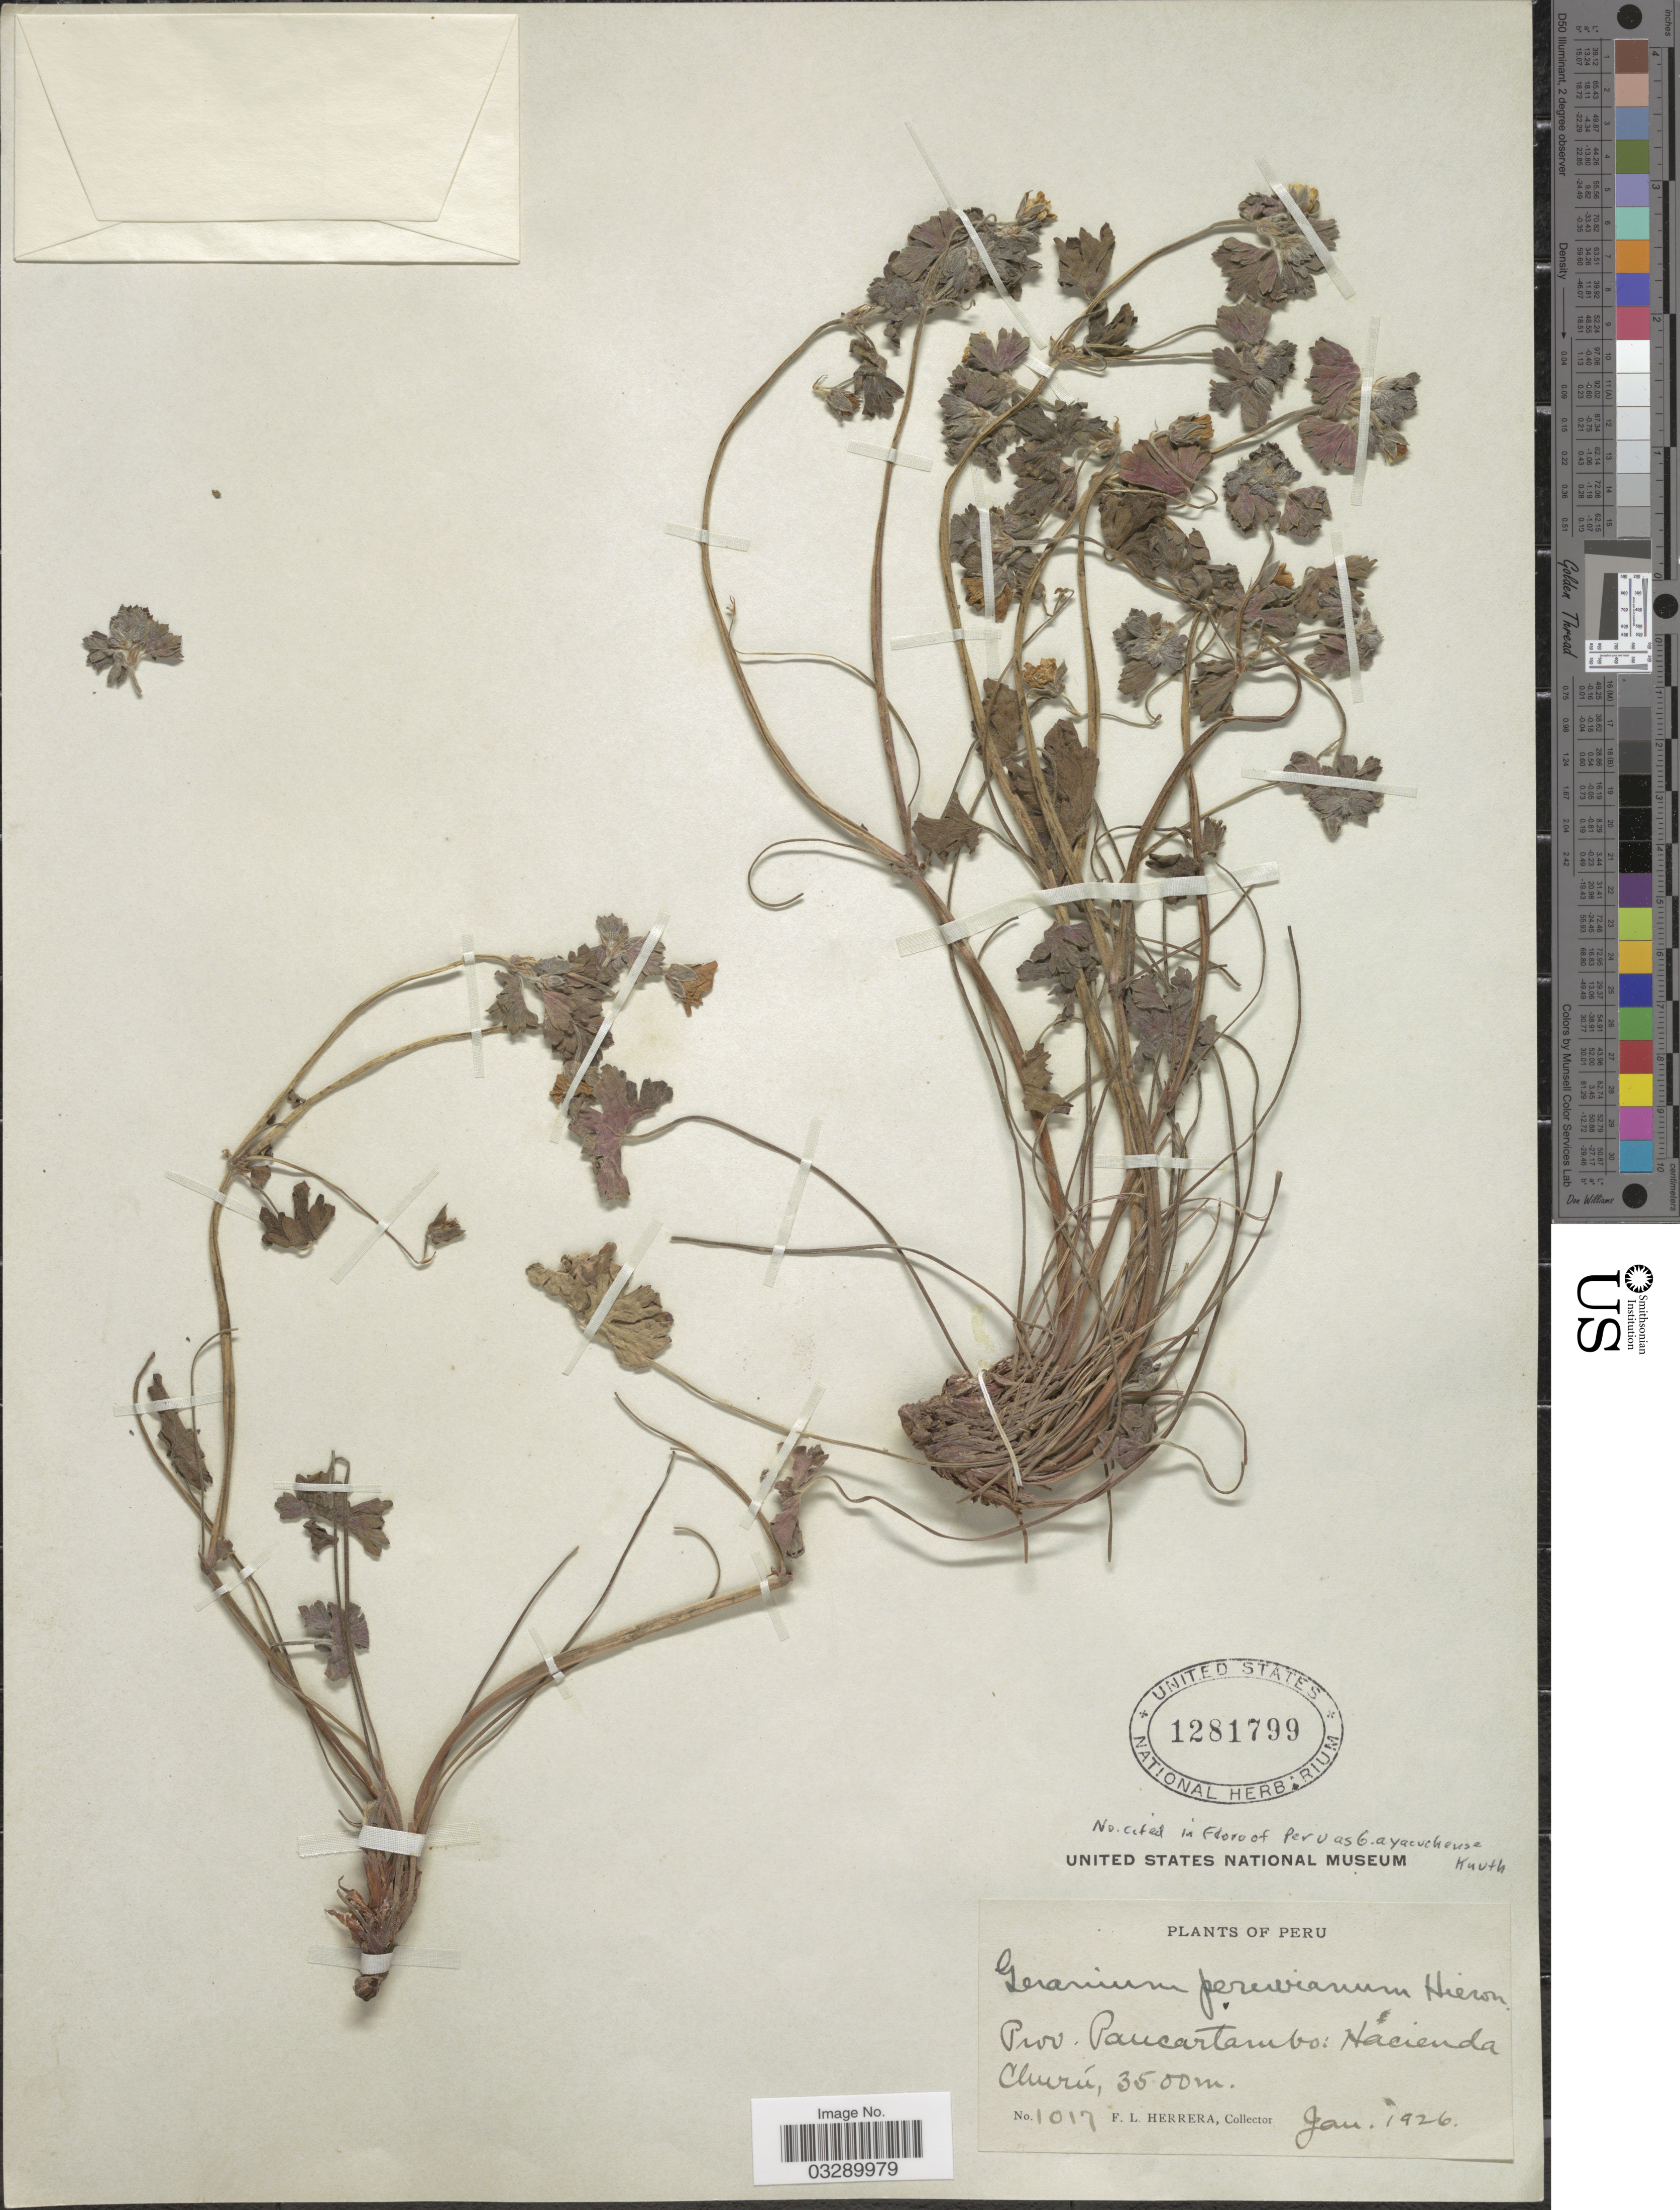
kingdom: Plantae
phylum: Tracheophyta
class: Magnoliopsida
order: Geraniales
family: Geraniaceae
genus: Geranium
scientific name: Geranium ayacuchense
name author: R. Knuth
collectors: F. L. Herrera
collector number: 1017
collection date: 1926-01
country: Peru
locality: Prov. Paucartambo: Hacienda Churú.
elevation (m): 3500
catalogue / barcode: US 1281799